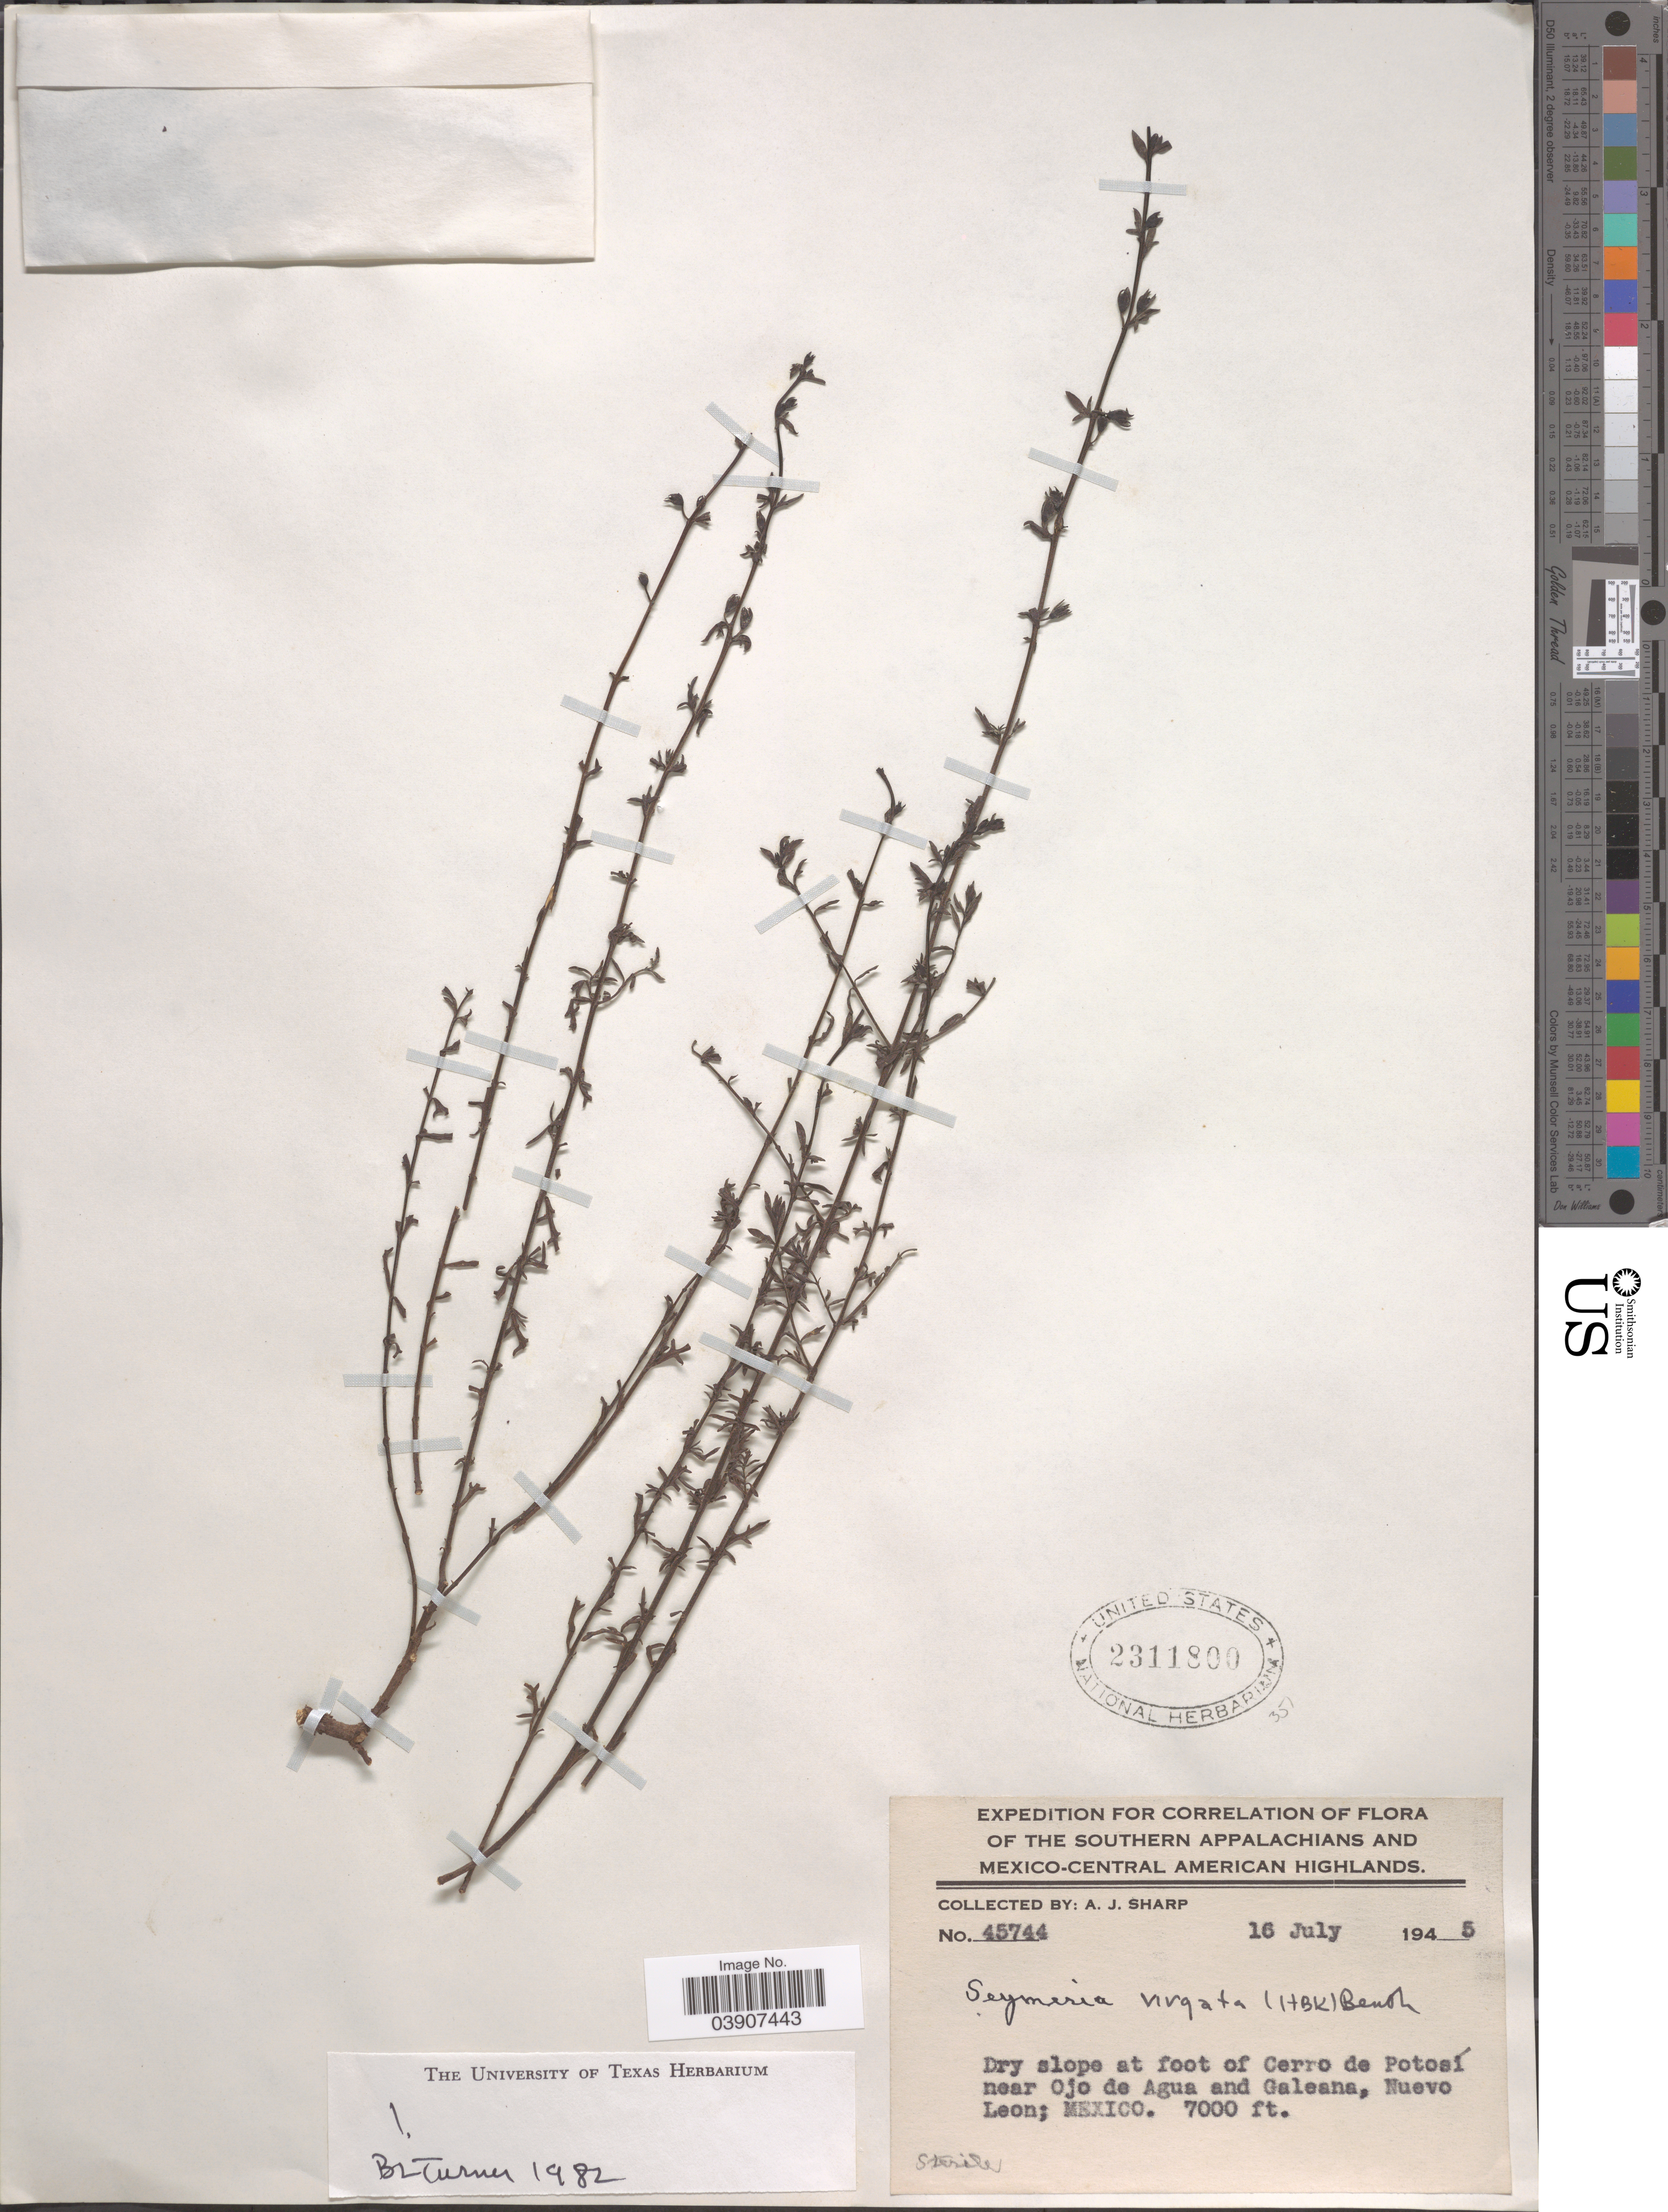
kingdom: Plantae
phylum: Tracheophyta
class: Magnoliopsida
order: Lamiales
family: Orobanchaceae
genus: Seymeria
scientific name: Seymeria virgata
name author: (Kunth) Benth.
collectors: A. J. Sharp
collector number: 45744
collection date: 1945-07-16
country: Mexico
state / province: Nuevo León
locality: Dry slope at foot of Cerro de Potosí near Ojo de Agua and Galeana.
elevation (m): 2134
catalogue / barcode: US 2311800